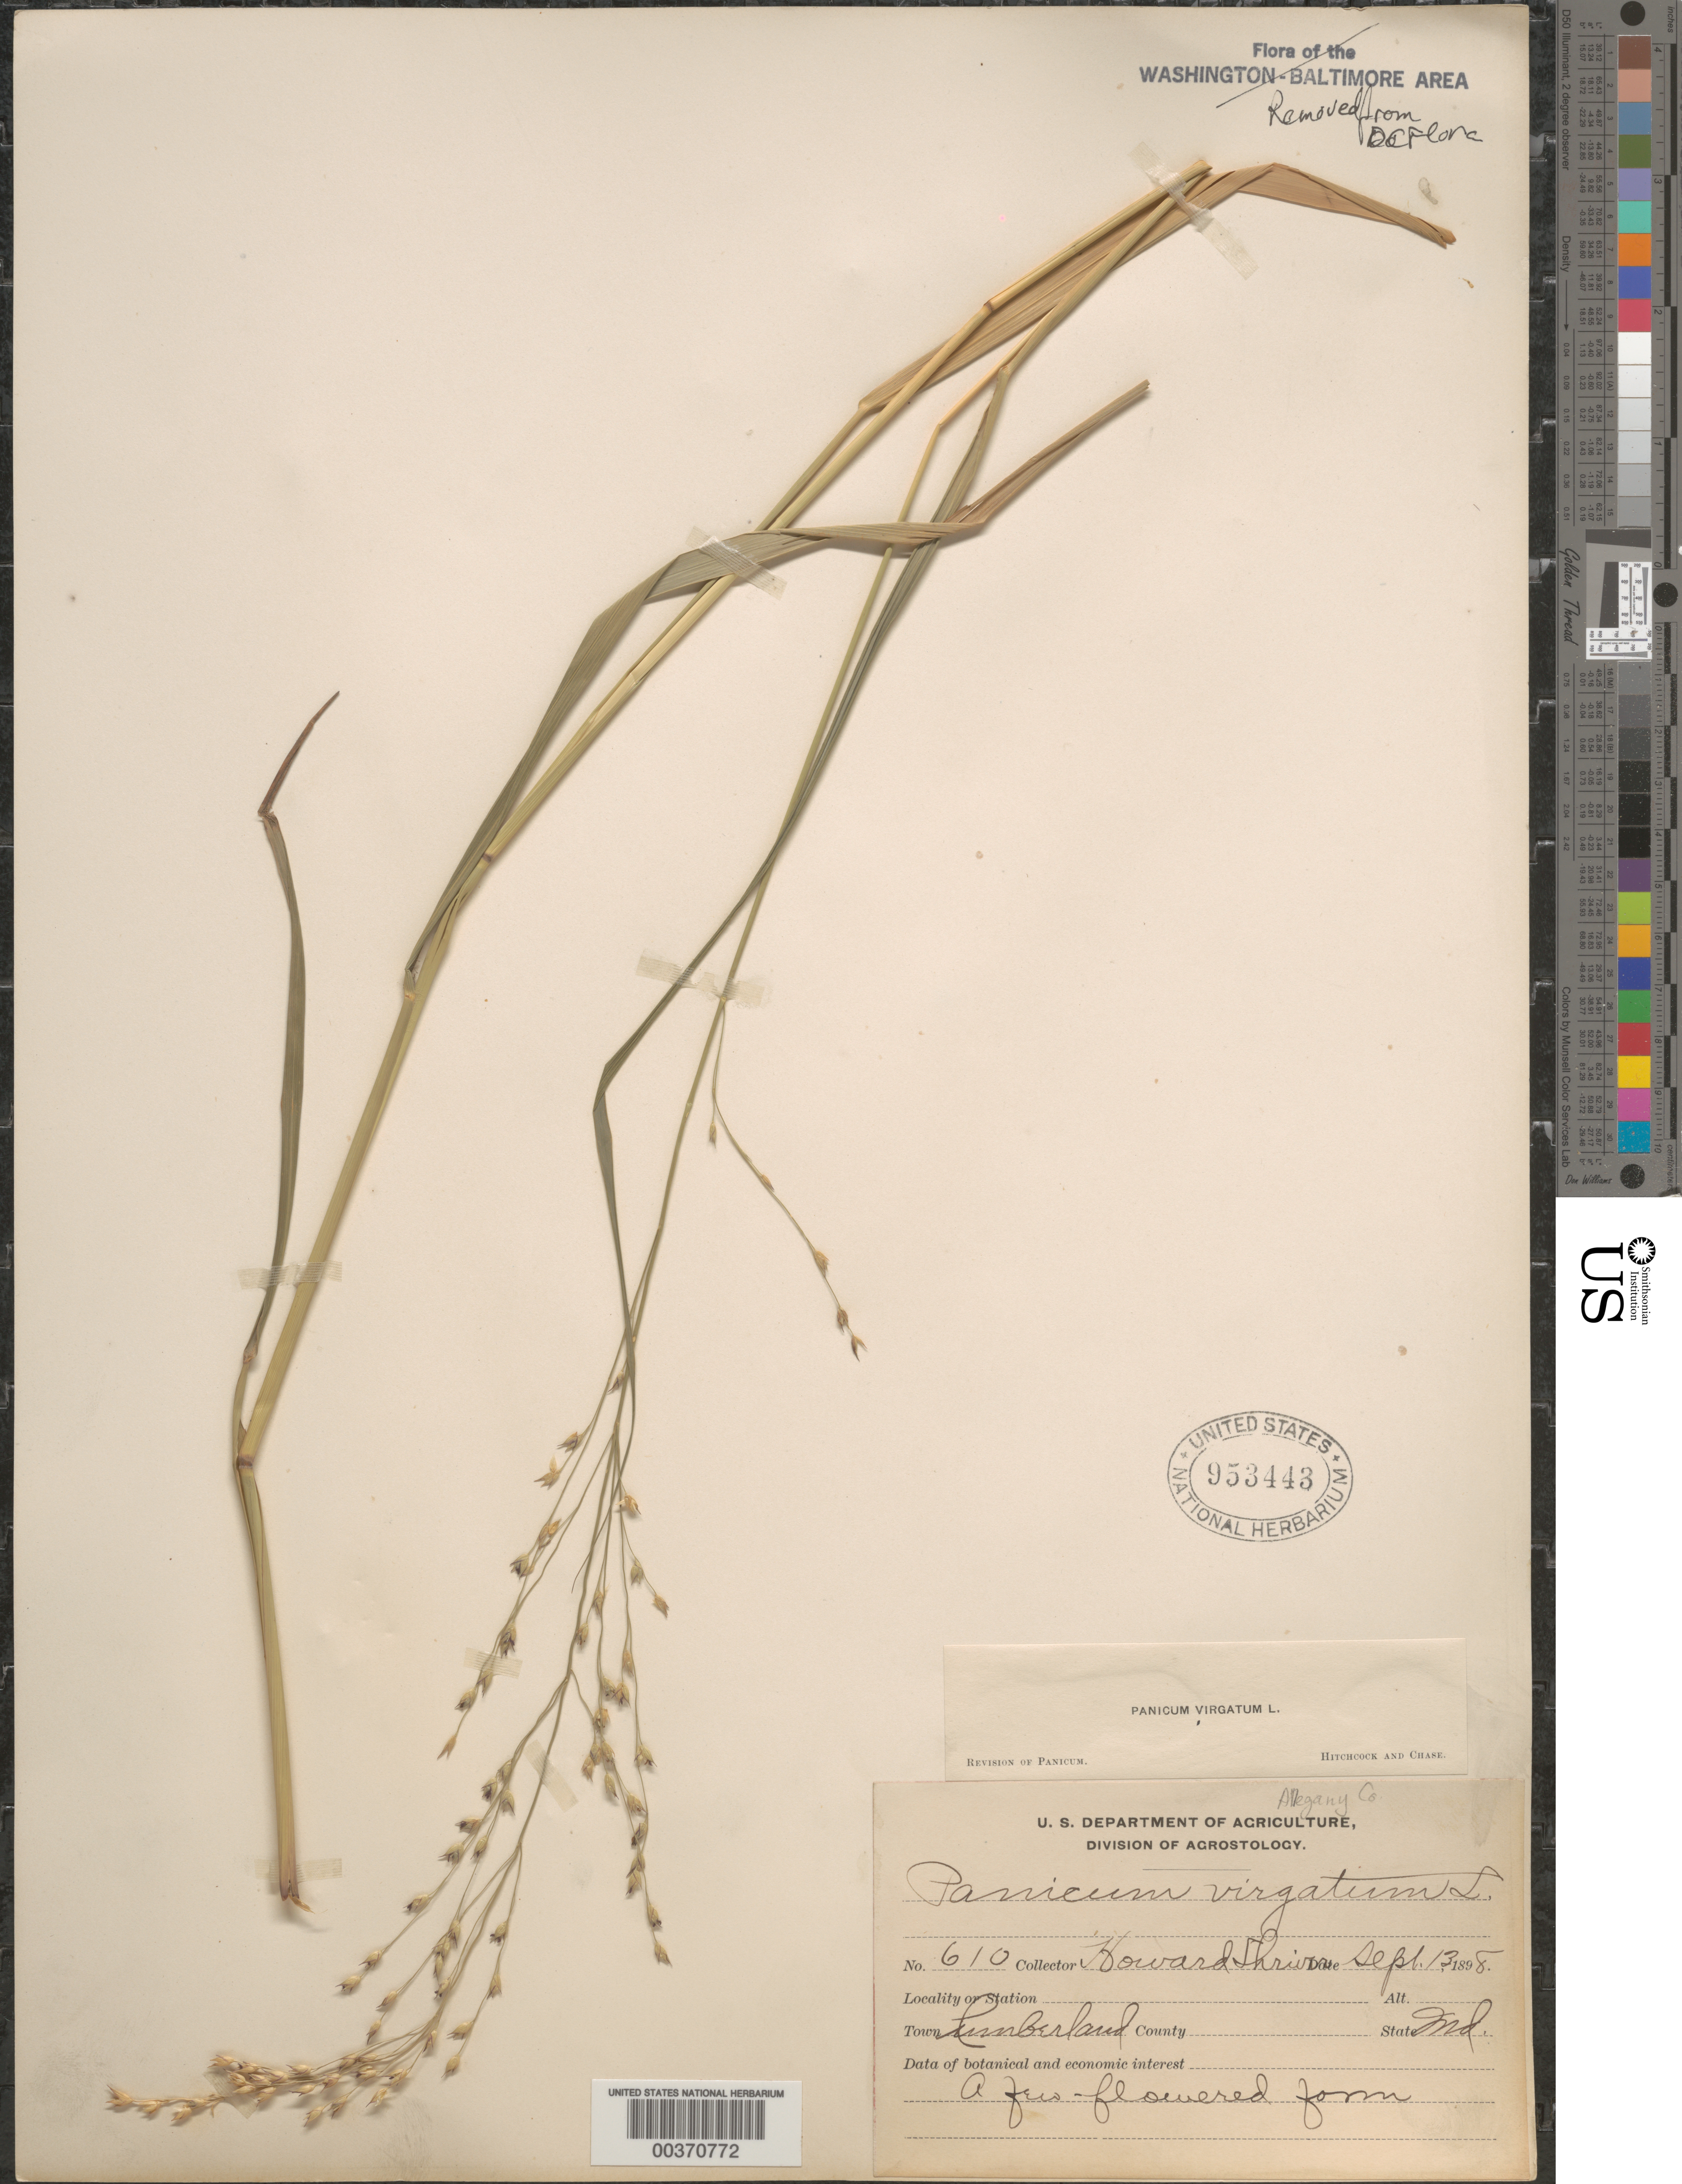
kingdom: Plantae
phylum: Tracheophyta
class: Liliopsida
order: Poales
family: Poaceae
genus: Panicum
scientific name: Panicum virgatum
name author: L.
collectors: H. Shriver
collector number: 610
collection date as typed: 13 Sep 1898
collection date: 1898-09-13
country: United States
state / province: Maryland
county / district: Allegany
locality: Cumberland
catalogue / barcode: US 953443